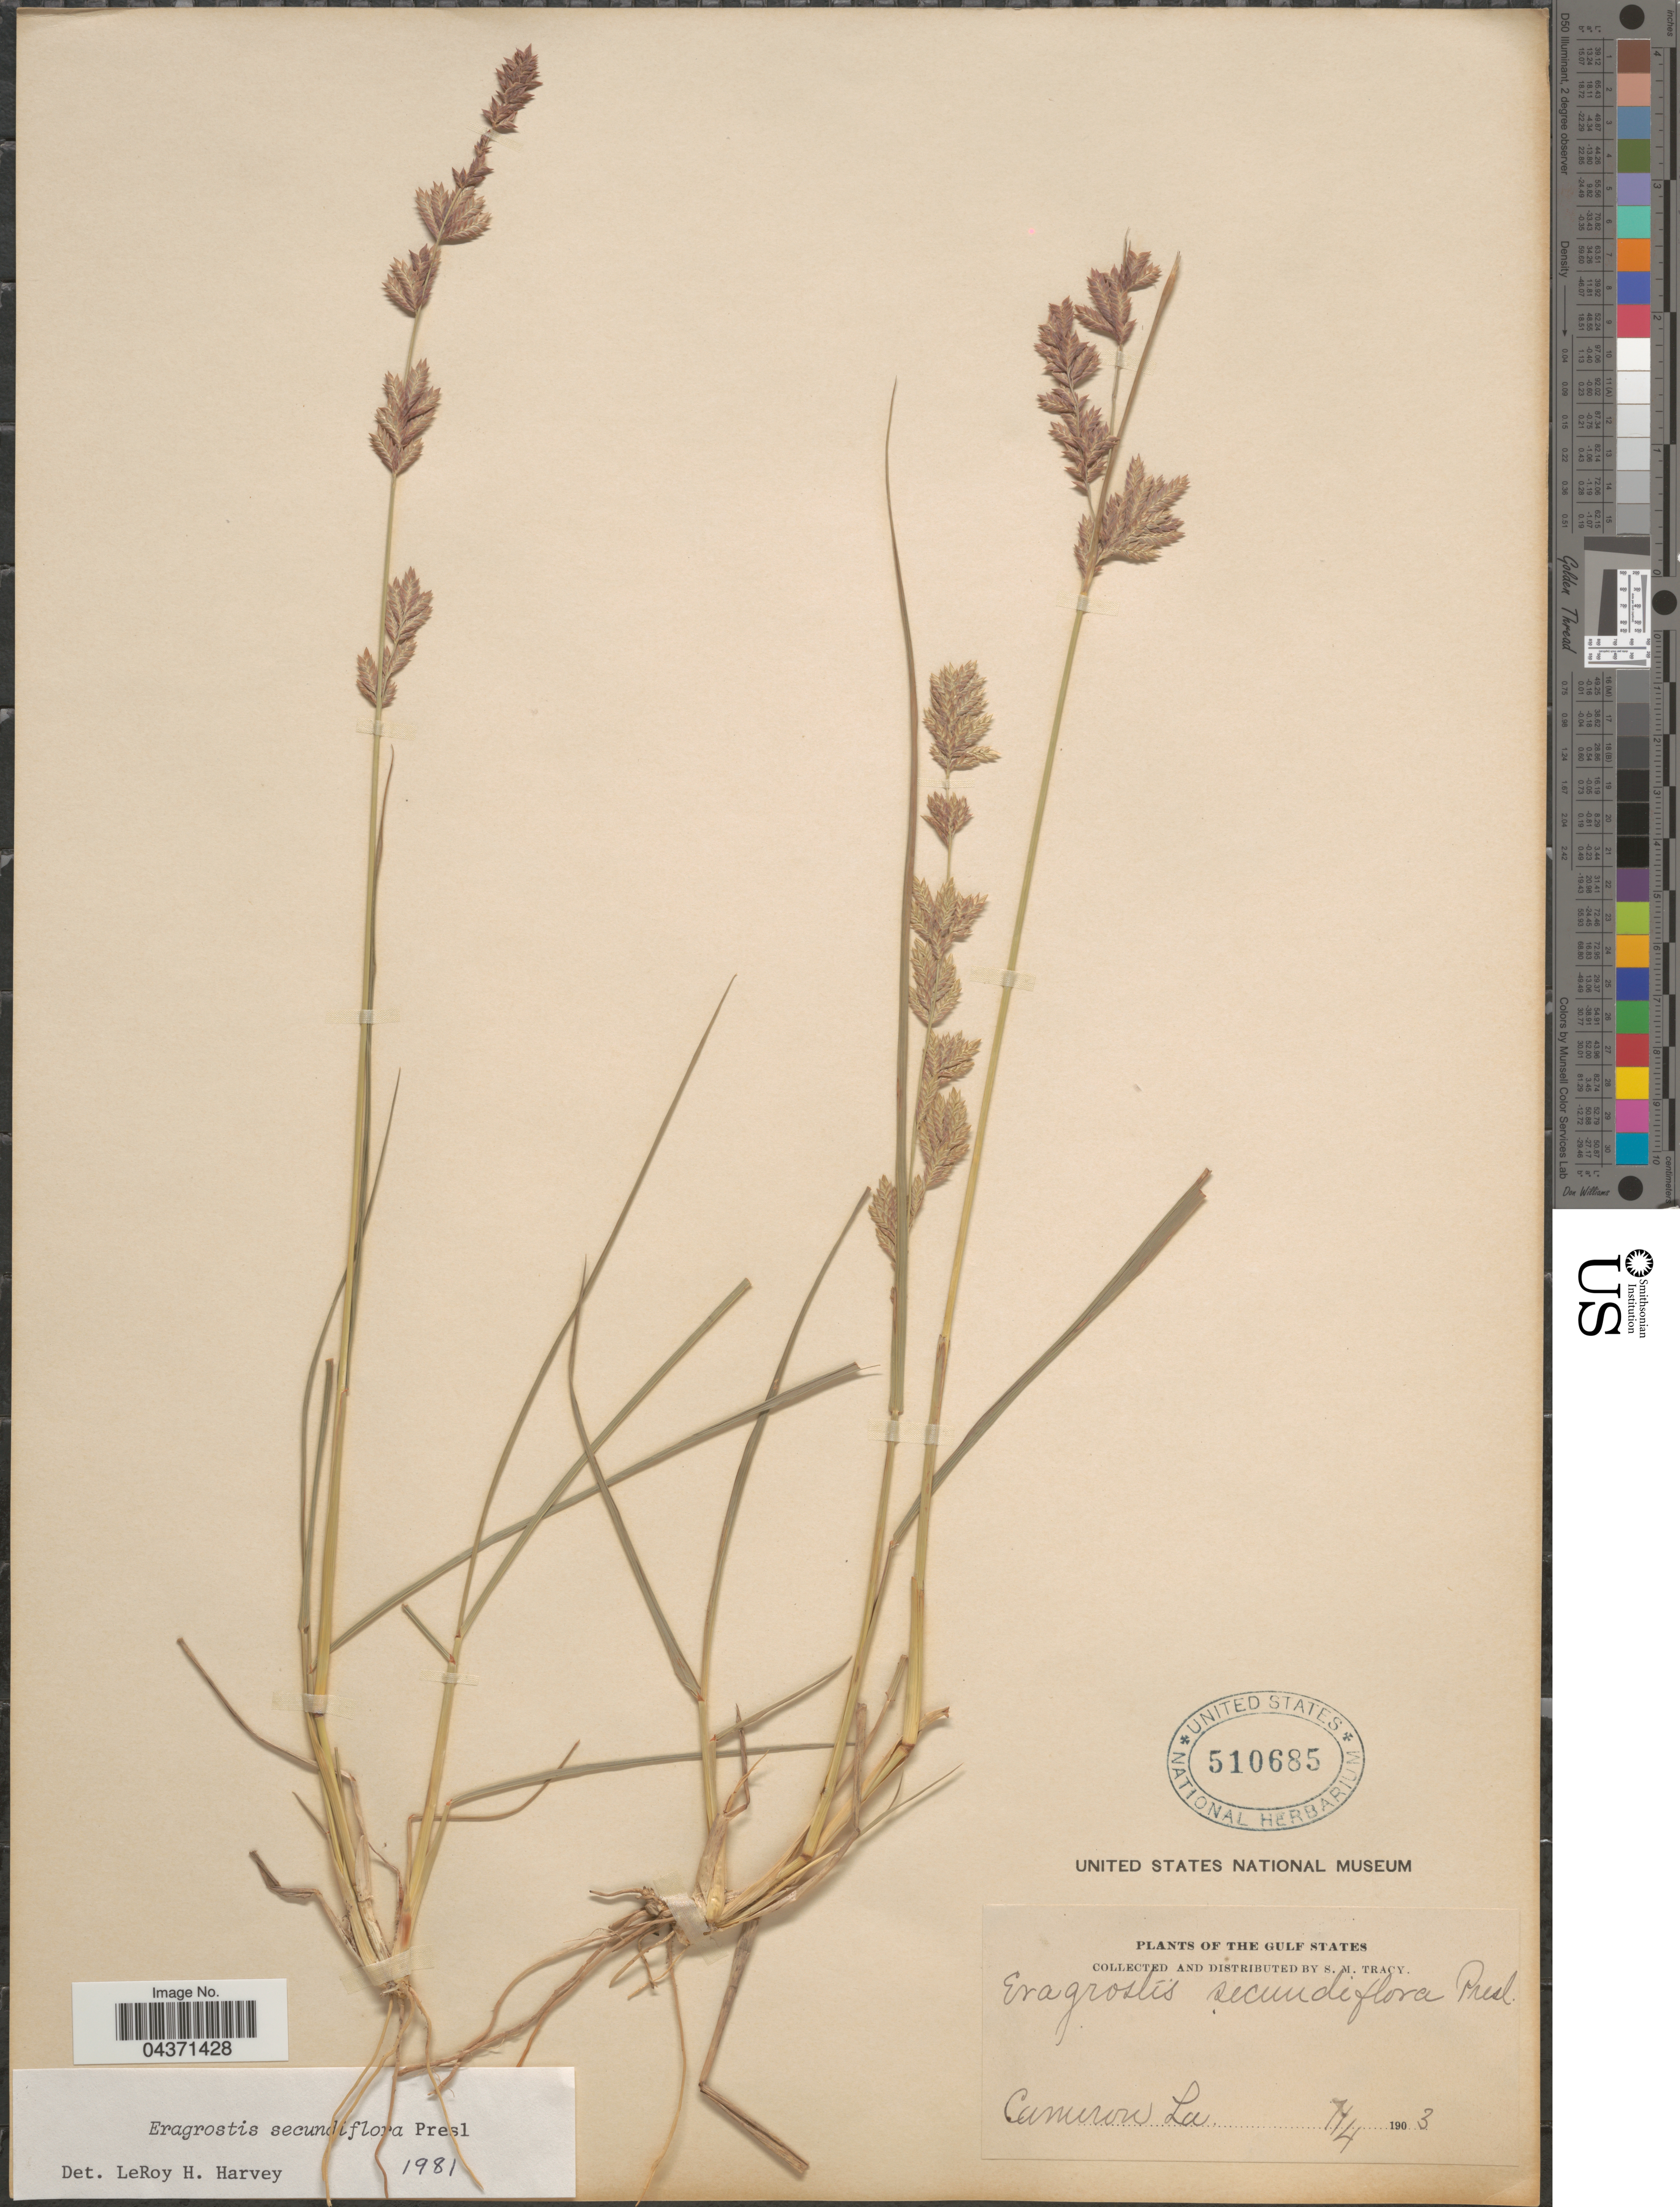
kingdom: Plantae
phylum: Tracheophyta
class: Liliopsida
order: Poales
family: Poaceae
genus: Eragrostis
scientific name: Eragrostis secundiflora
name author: J. Presl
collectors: S. M. Tracy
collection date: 1903-07-04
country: United States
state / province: Louisiana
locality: Gulf States. Cameron.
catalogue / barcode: US 510685